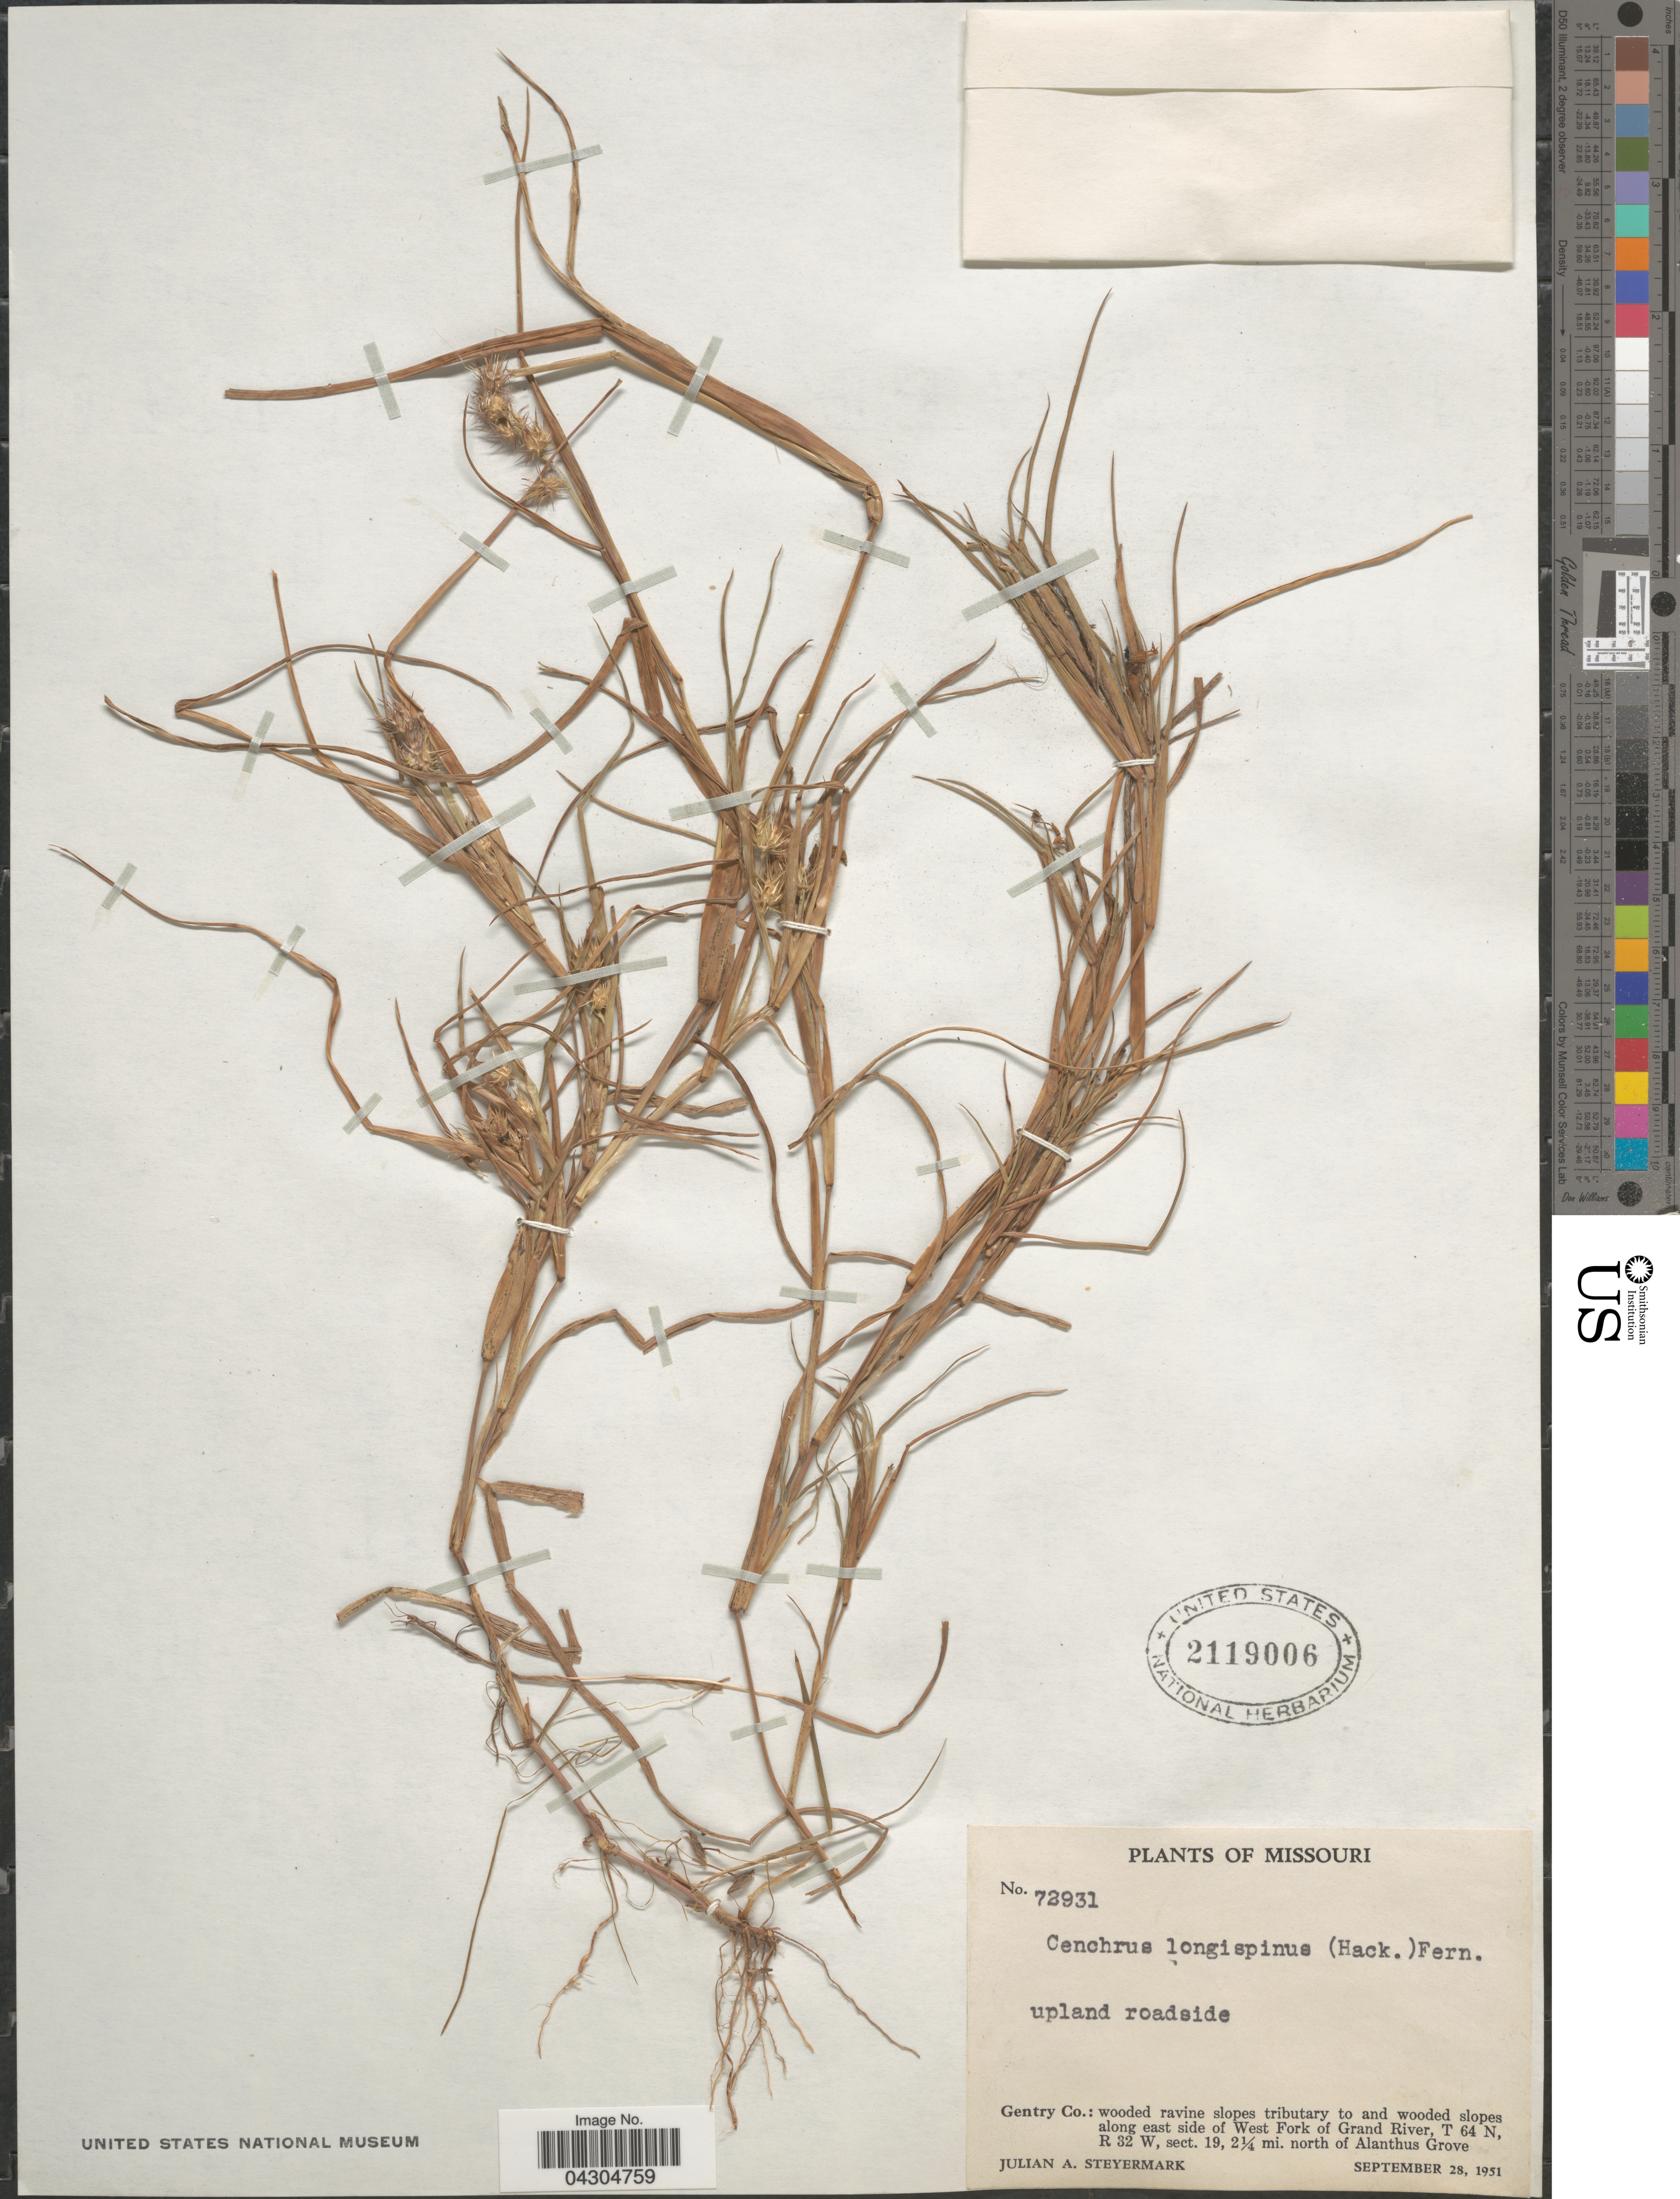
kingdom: Plantae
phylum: Tracheophyta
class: Liliopsida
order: Poales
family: Poaceae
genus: Cenchrus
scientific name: Cenchrus longispinus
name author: (Hack.) Fernald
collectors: J. Steyermark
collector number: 72931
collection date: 1951-09-28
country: United States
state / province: Missouri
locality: Gentry Co.: wooded ravine slopes tributary to and wooded slopes along east side of West Fork of Grand River, T 64 N, R 32 W, sect. 19, 2¼ mi. north of Alanthus Grove.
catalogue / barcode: US 2119006